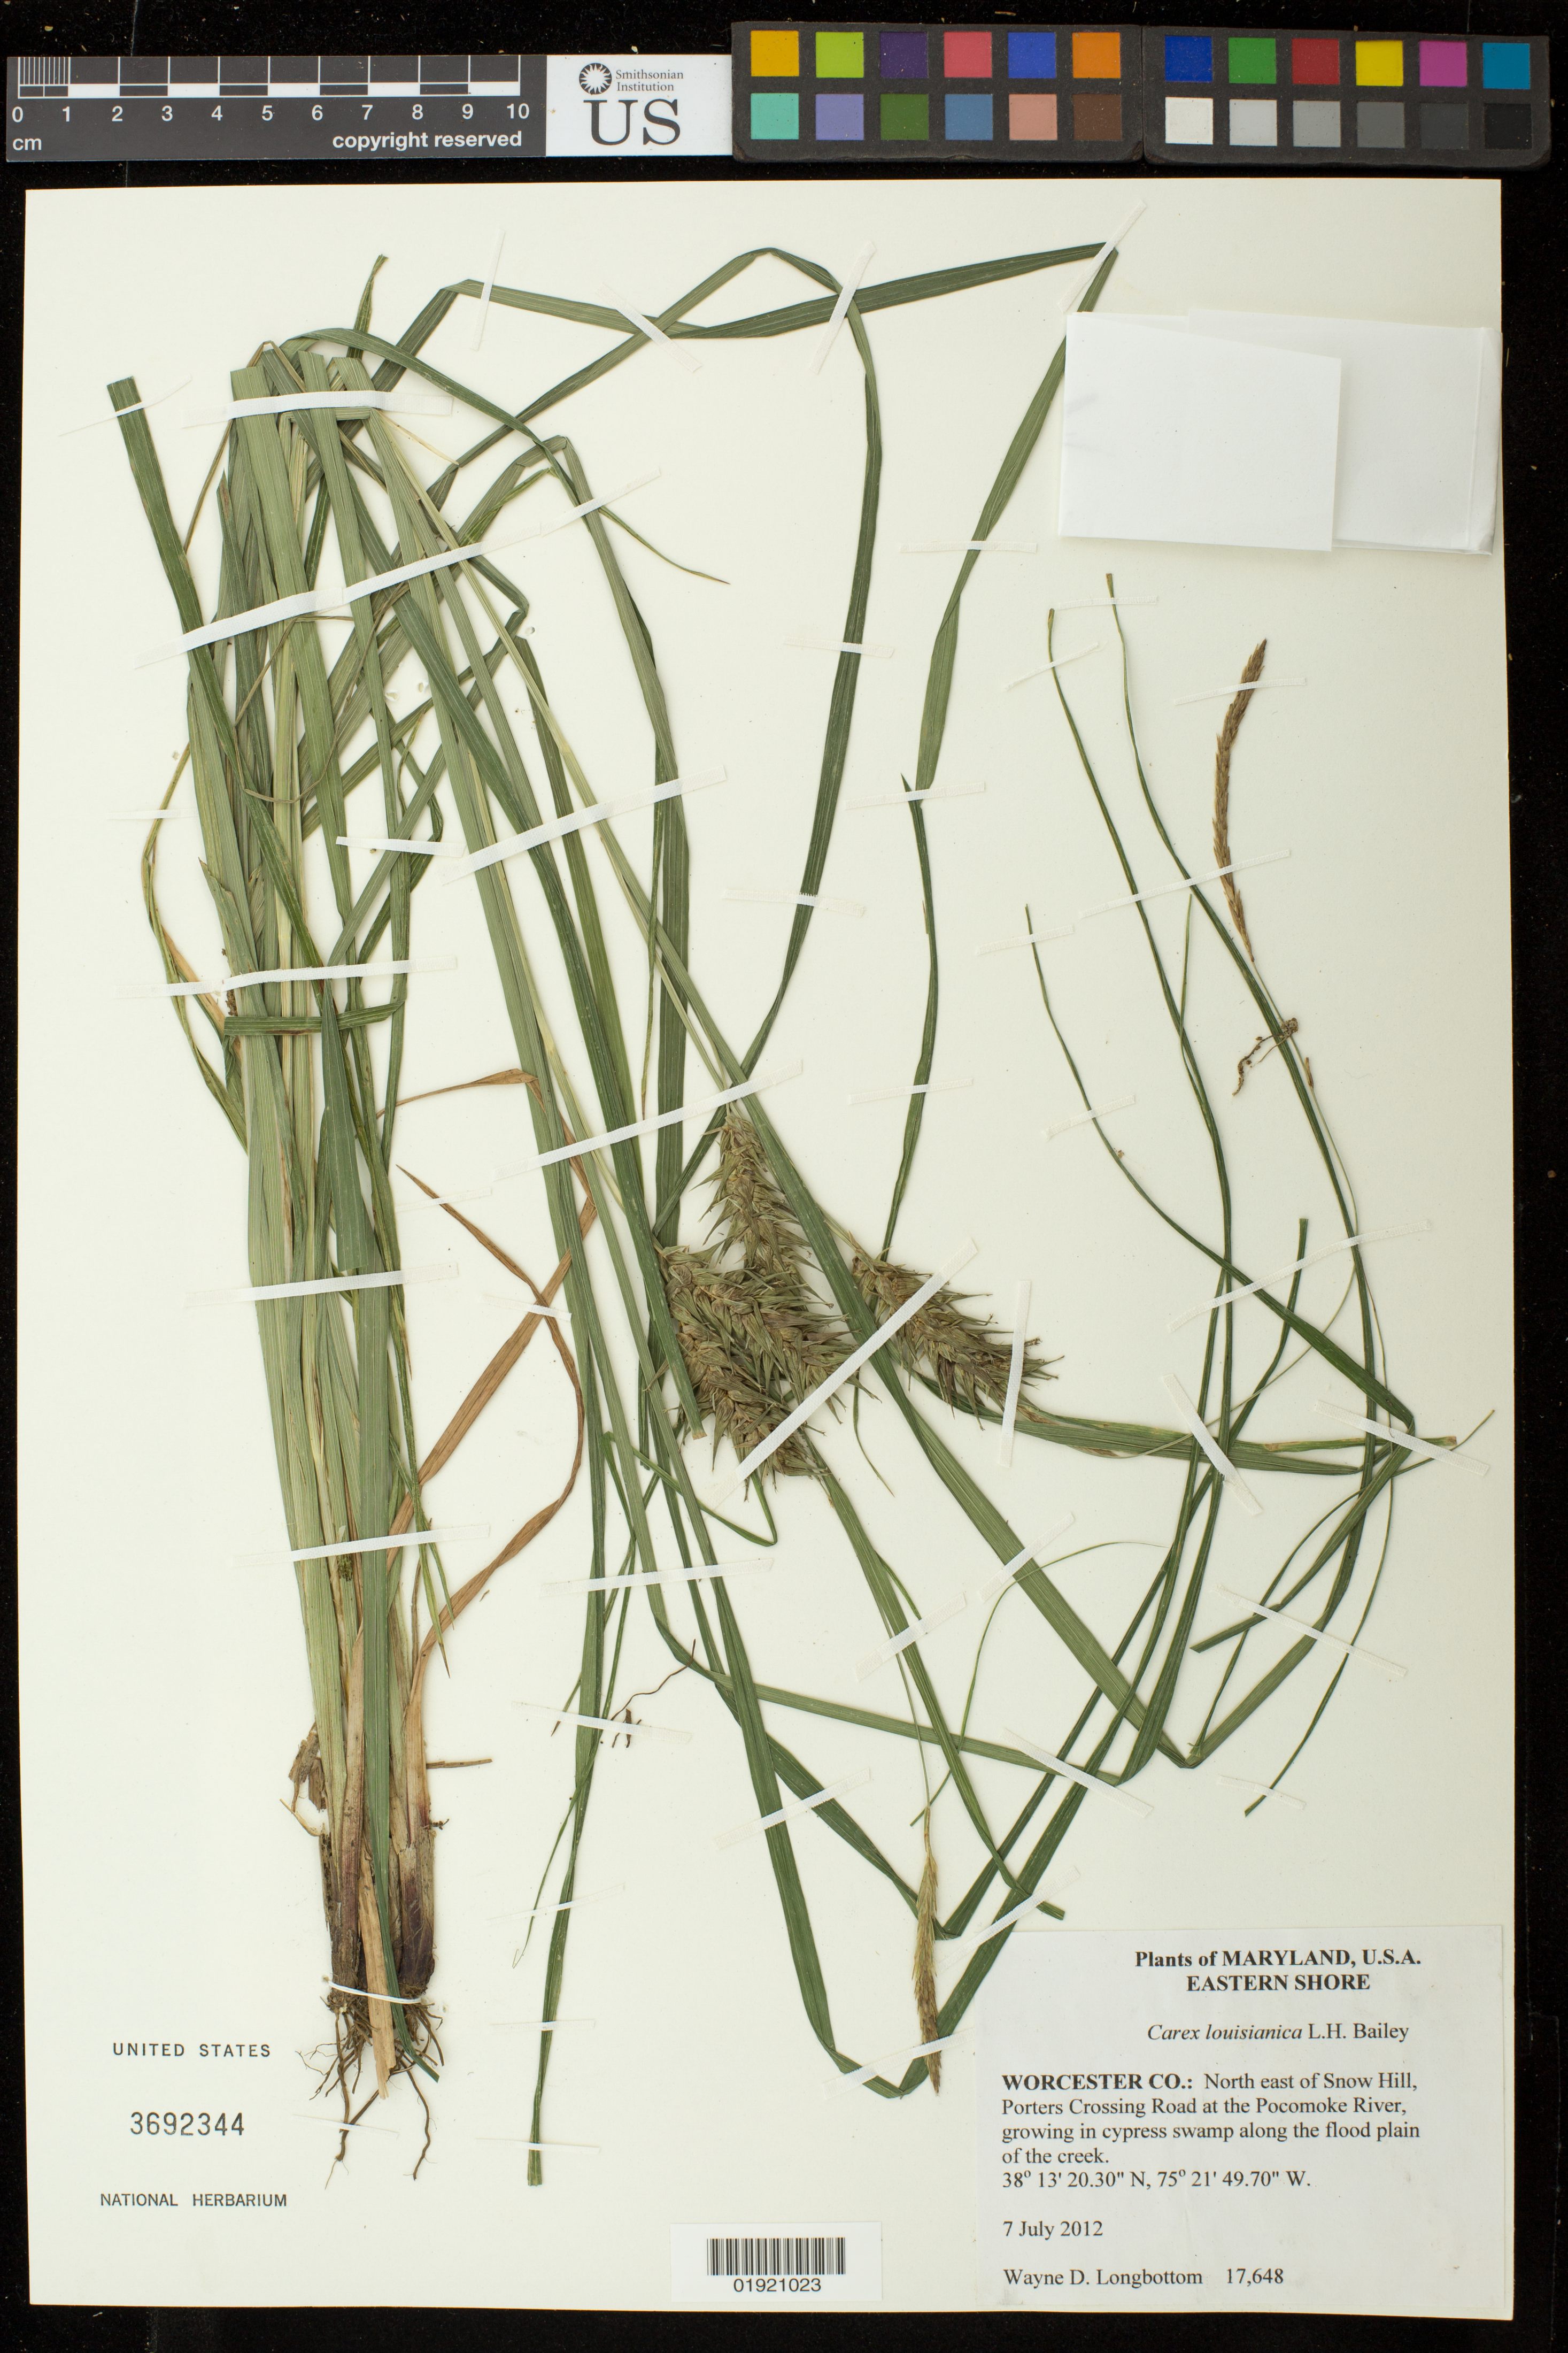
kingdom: Plantae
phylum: Tracheophyta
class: Liliopsida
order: Poales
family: Cyperaceae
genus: Carex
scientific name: Carex lupulina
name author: Muhl. ex Willd.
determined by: Strong, Mark T., (BOT), Smithsonian Institution - National Museum of Natural History (UNITED STATES)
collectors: W. D. Longbottom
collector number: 17648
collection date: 2012-07-07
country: United States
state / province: Maryland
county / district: Worcester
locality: Worchester Co.: North east of Snow Hill, Porters Crossing Road at the Pocomoke River.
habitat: Growing in cypress swamp along the flood plain of the creek.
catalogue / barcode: US 3692344